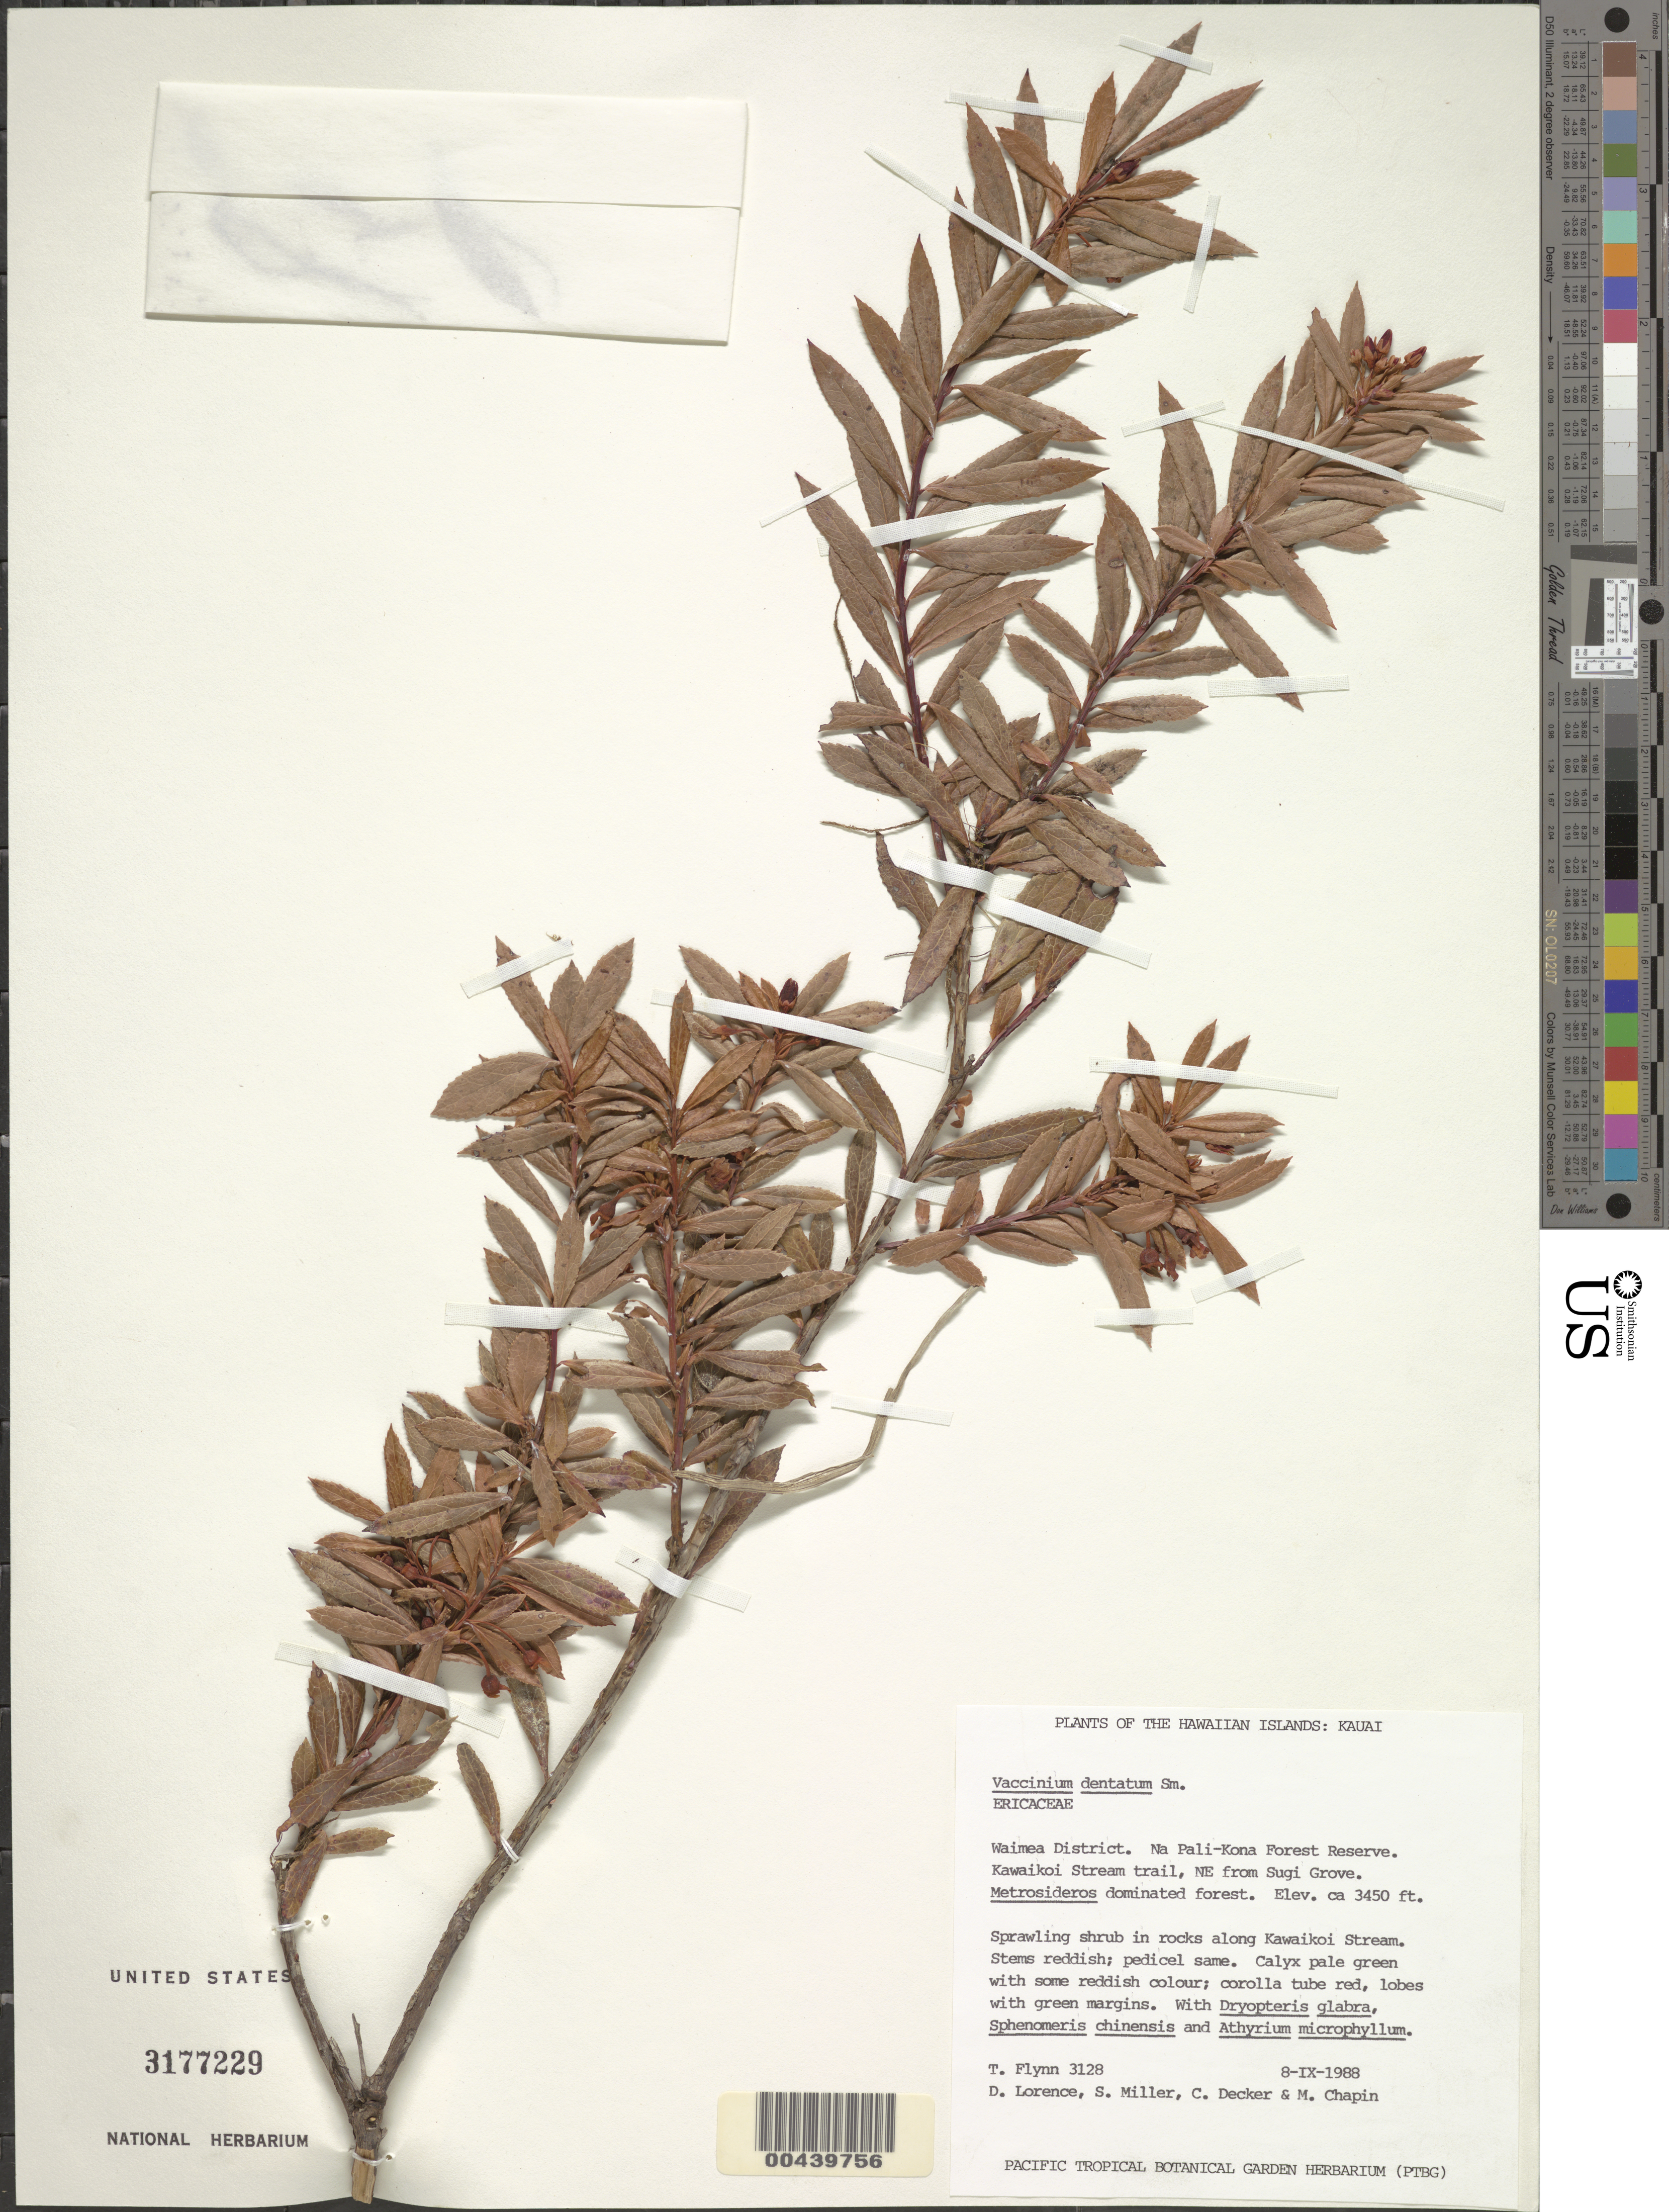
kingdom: Plantae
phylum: Tracheophyta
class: Magnoliopsida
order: Ericales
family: Ericaceae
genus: Vaccinium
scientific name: Vaccinium dentatum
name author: Sm.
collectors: T. W. Flynn, D. Lorence, S. Miller, C. Decker & M. Chapin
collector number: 3128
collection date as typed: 8 Sep 1988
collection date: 1988-09-08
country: United States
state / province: Hawaii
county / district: Kauai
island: Kaua'i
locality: Waimea District. Na Pali-Kona Forest Reserve. Kawaikoi Stream trail, NE from Sugi Grove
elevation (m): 1052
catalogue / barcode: US 3177229